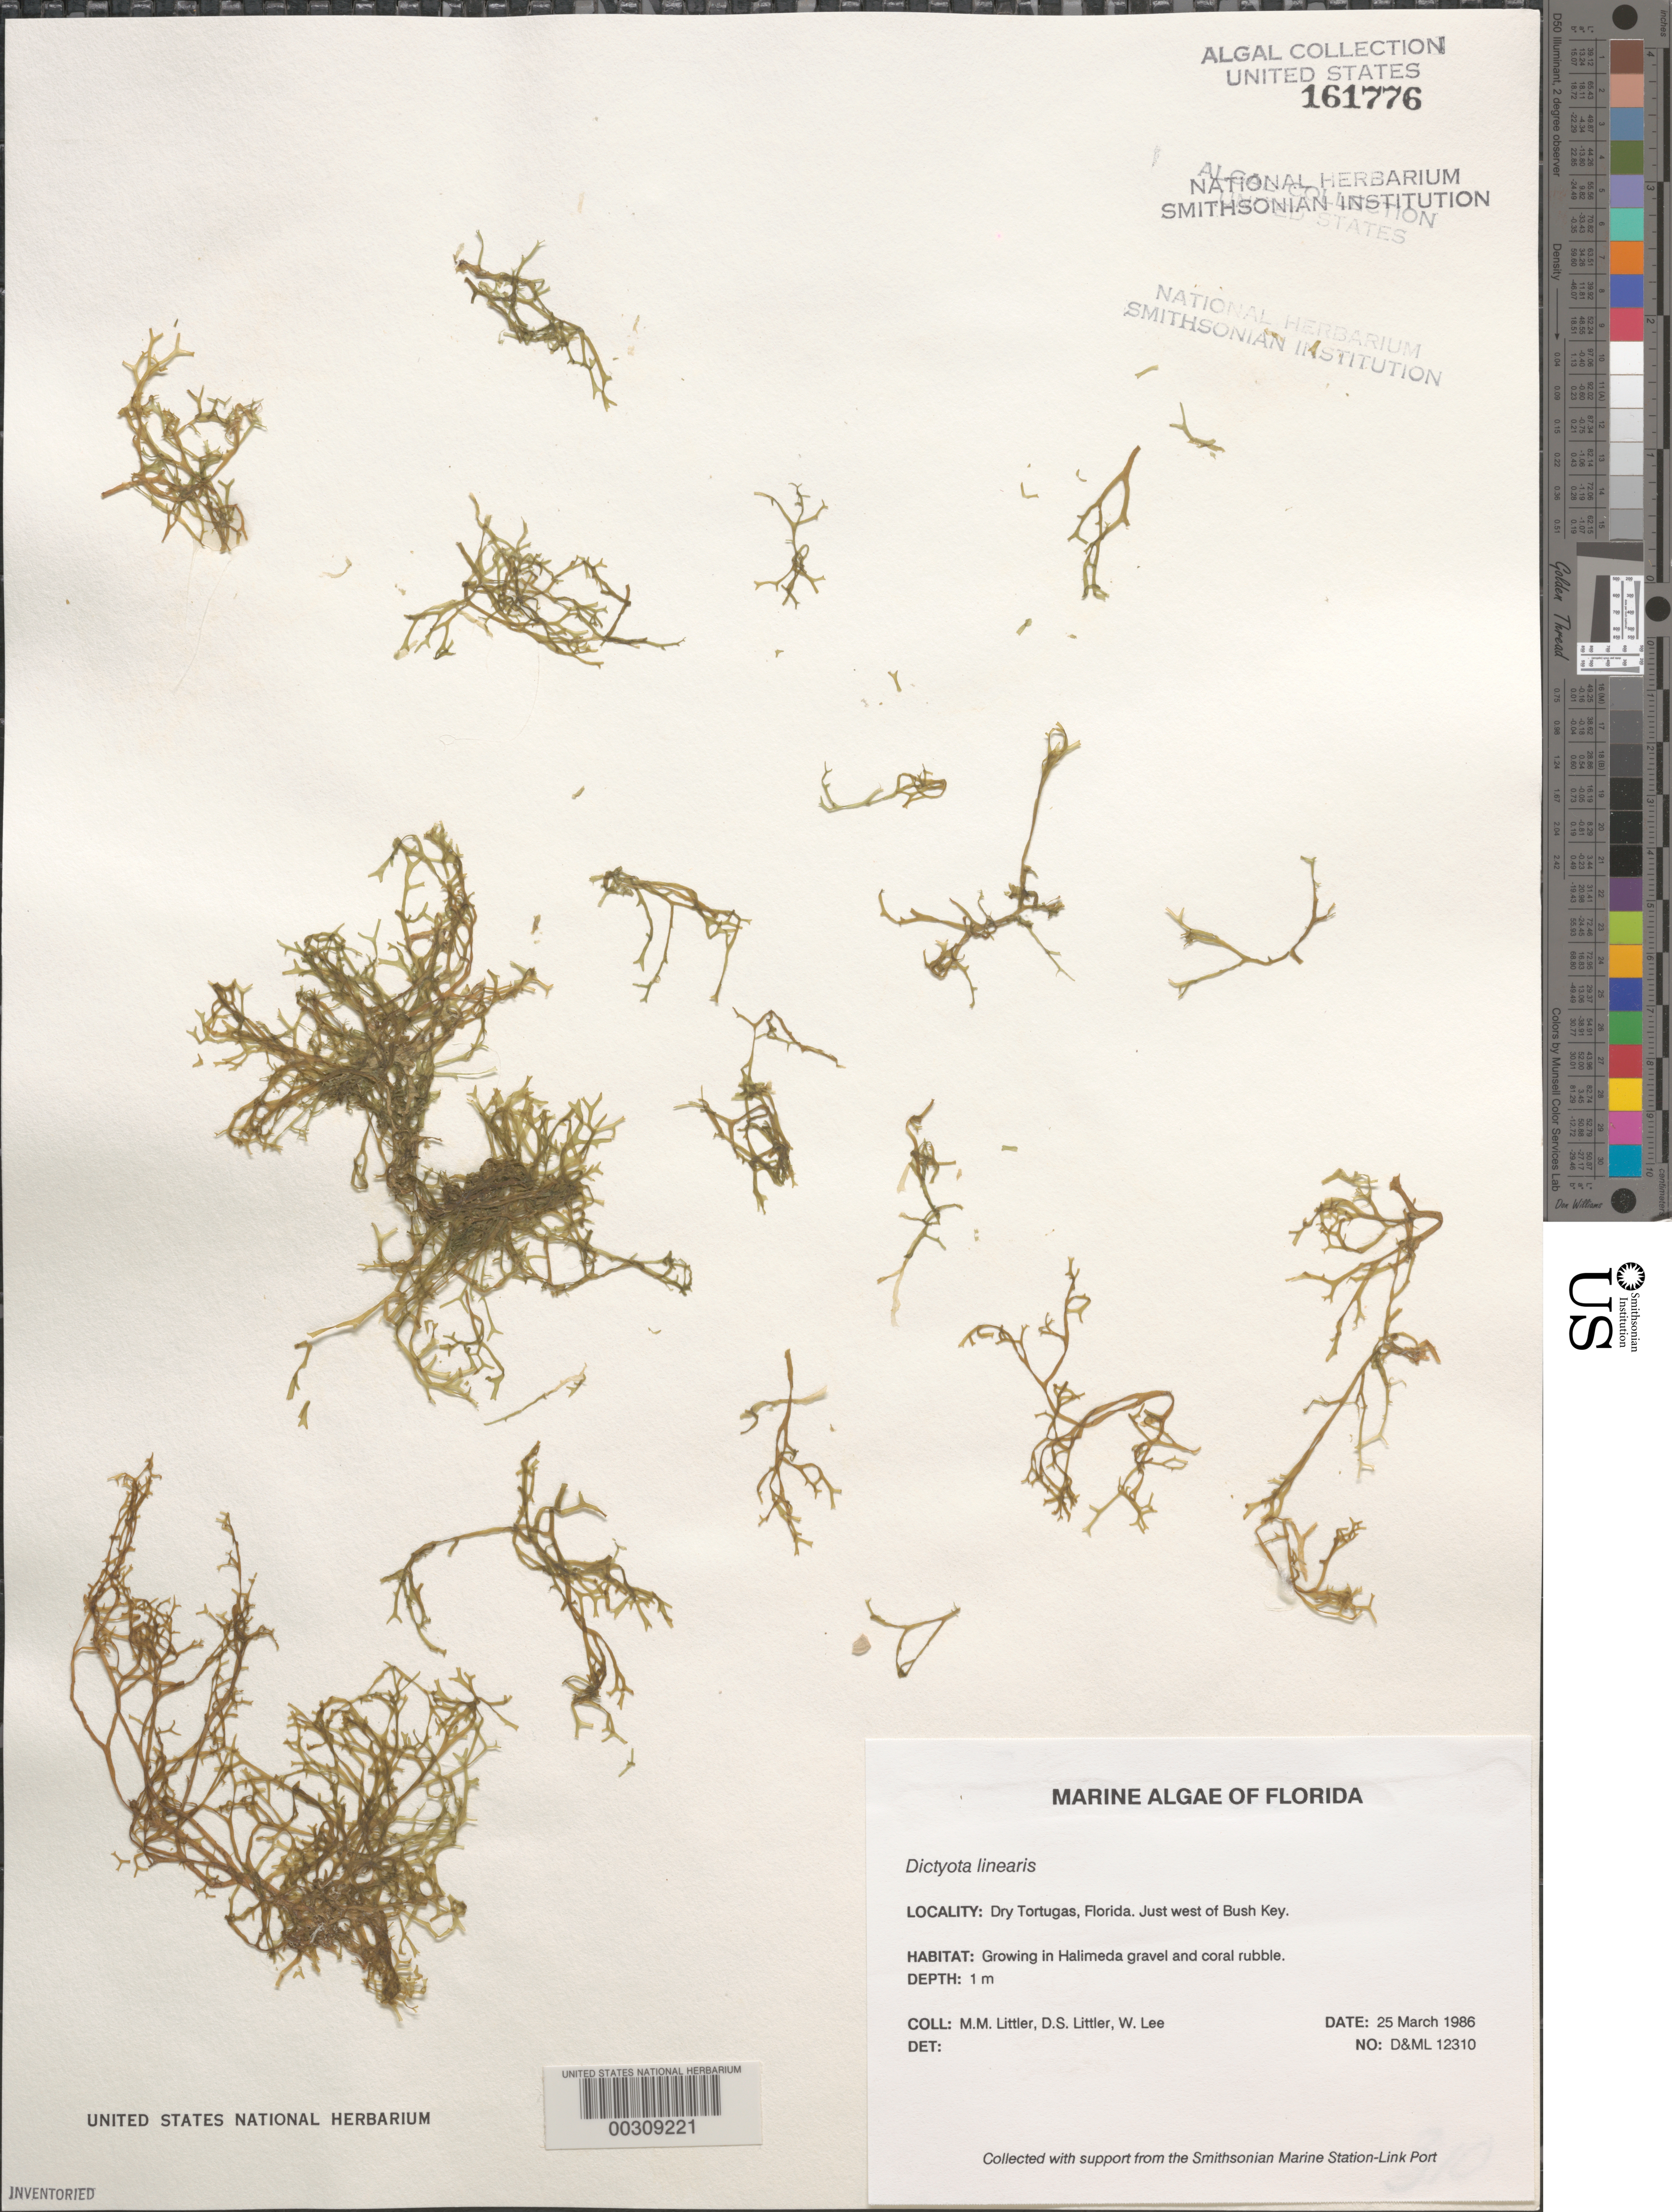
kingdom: Chromista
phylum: Ochrophyta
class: Phaeophyceae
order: Dictyotales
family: Dictyotaceae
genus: Dictyota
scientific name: Dictyota linearis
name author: (C. Agardh) Grev.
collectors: M. M. Littler, D. S. Littler & W. Lee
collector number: D&ML 12310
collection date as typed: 25 Mar 1986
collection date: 1986-03-25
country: United States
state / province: Florida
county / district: Monroe County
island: Dry Tortugas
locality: Just west of Bush Key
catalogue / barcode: US 161776